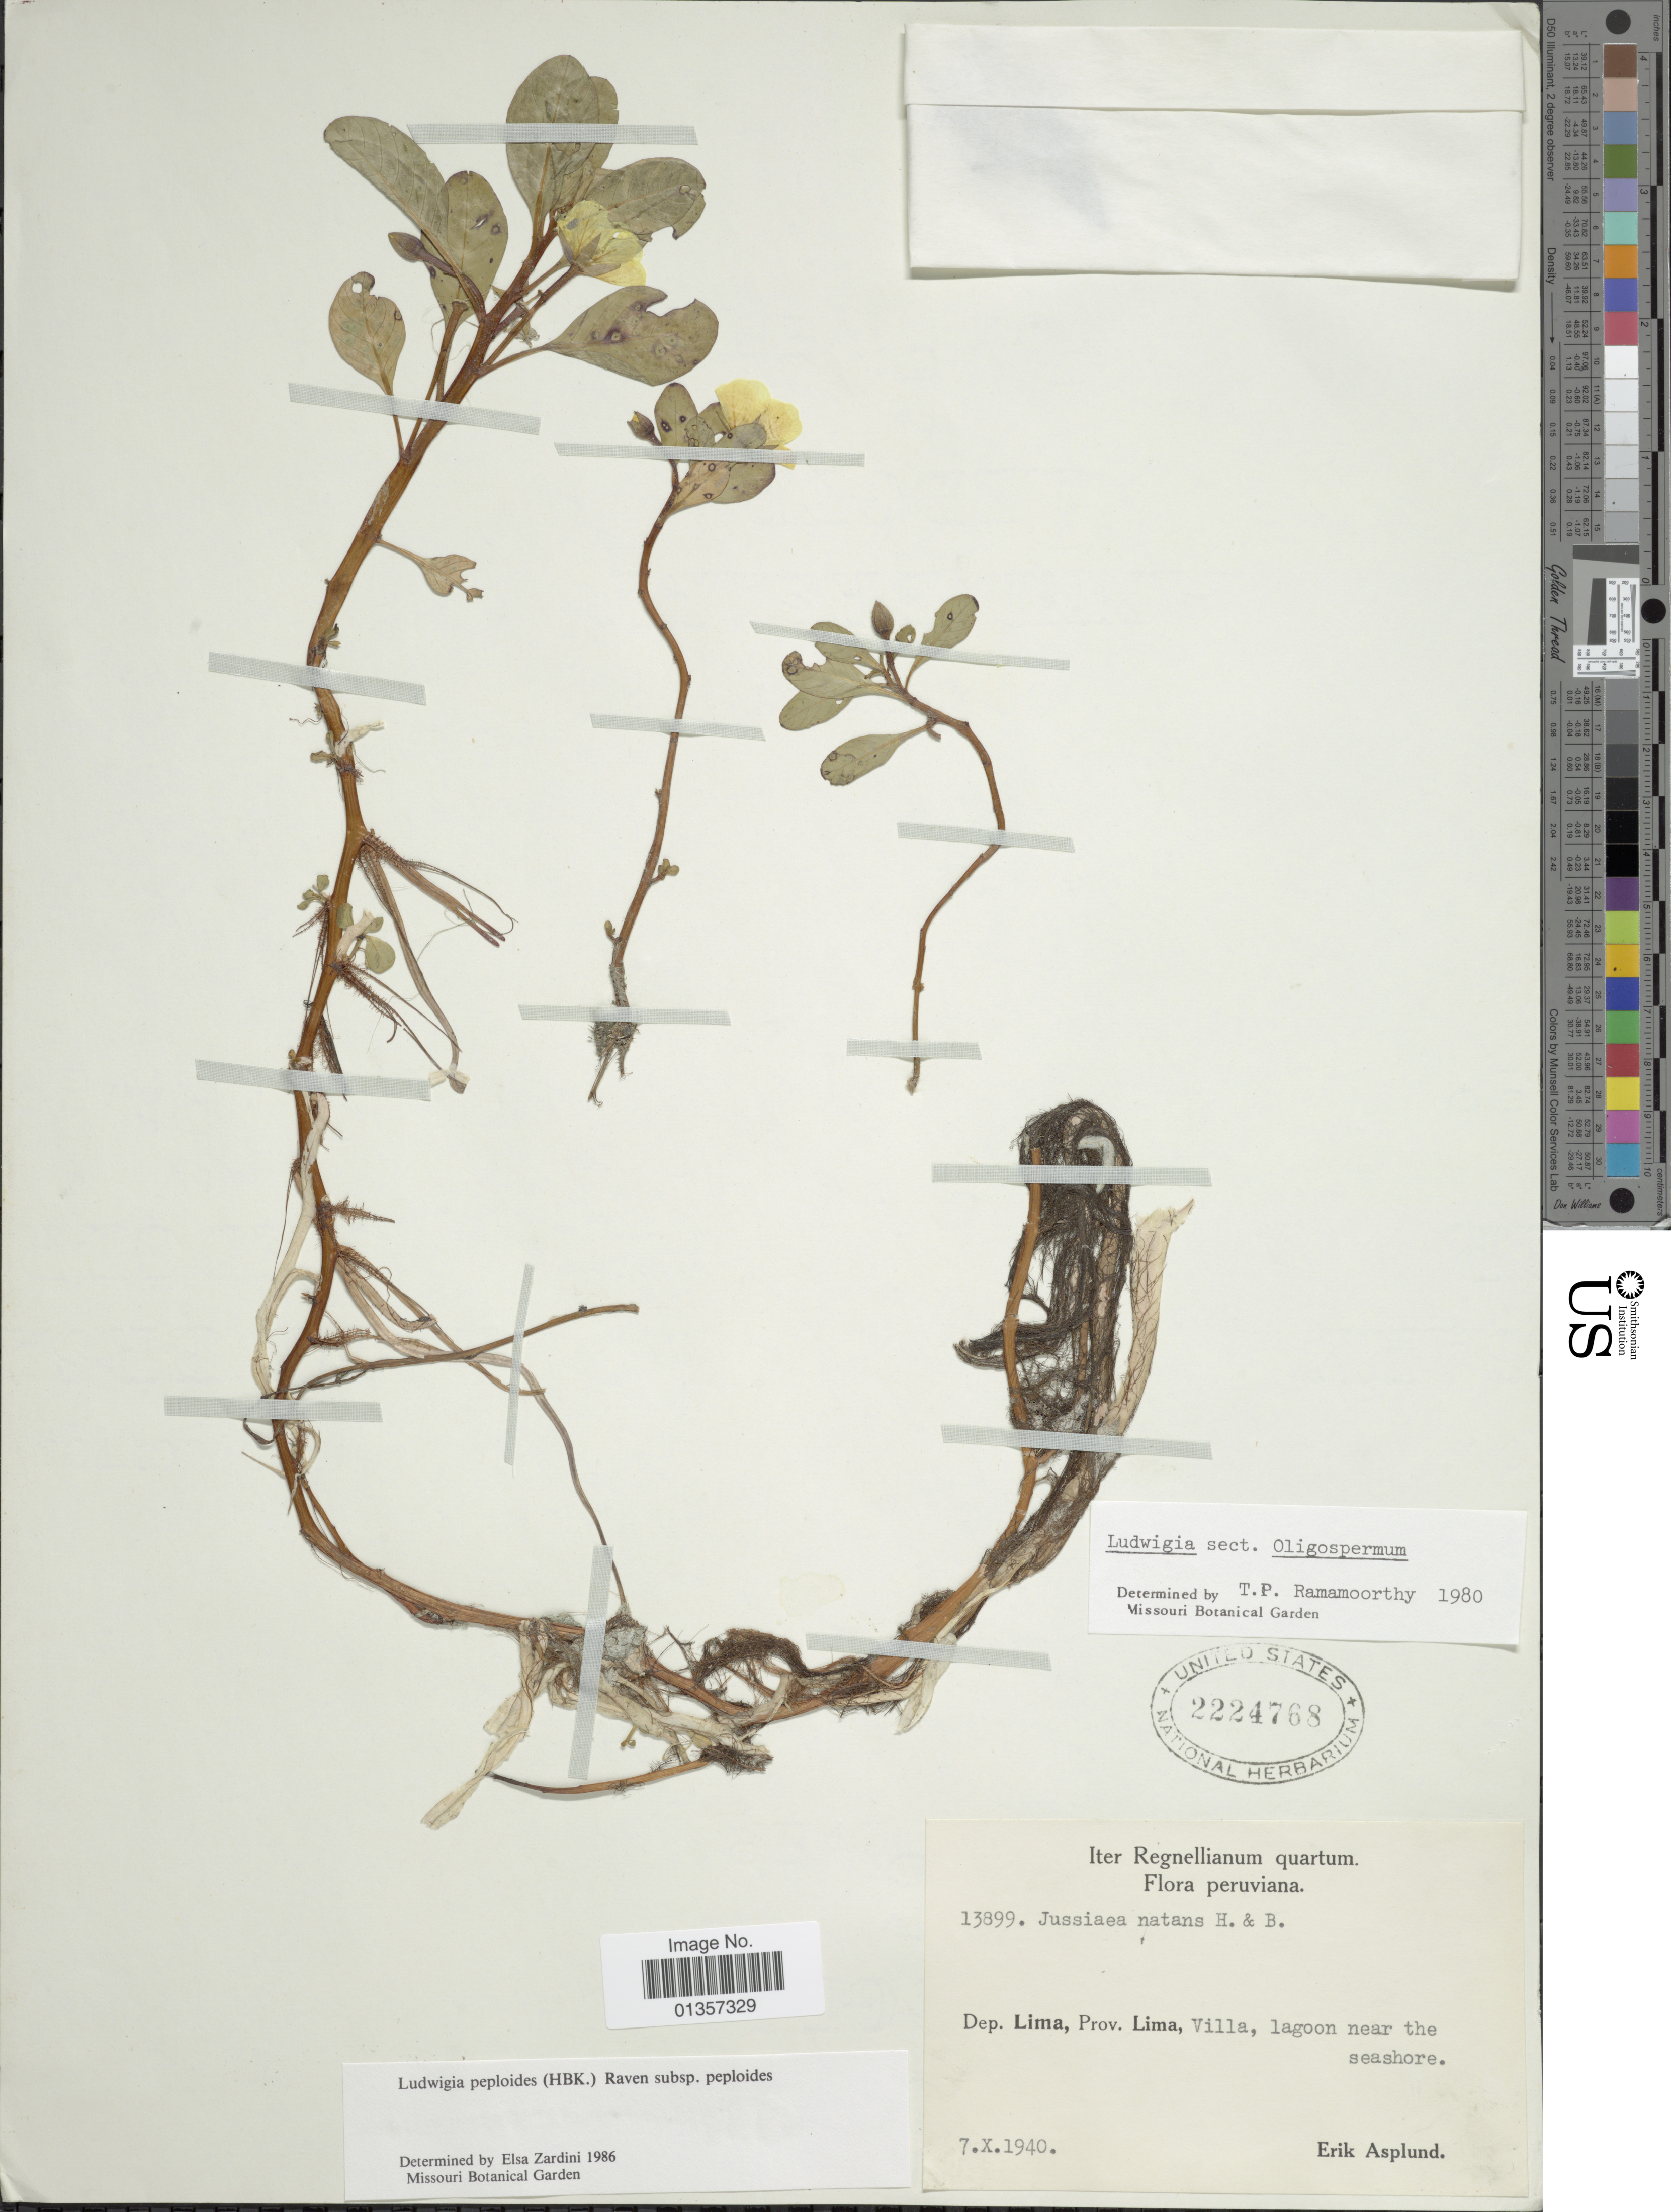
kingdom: Plantae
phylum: Tracheophyta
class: Magnoliopsida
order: Myrtales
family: Onagraceae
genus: Ludwigia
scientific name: Ludwigia peploides subsp. peploides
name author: (Kunth) P.H. Raven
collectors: E. Asplund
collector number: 13899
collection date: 1940-10-07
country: Peru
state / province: Lima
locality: Prov. Lima, Villa, lagoon near the seashore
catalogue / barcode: US 2224768